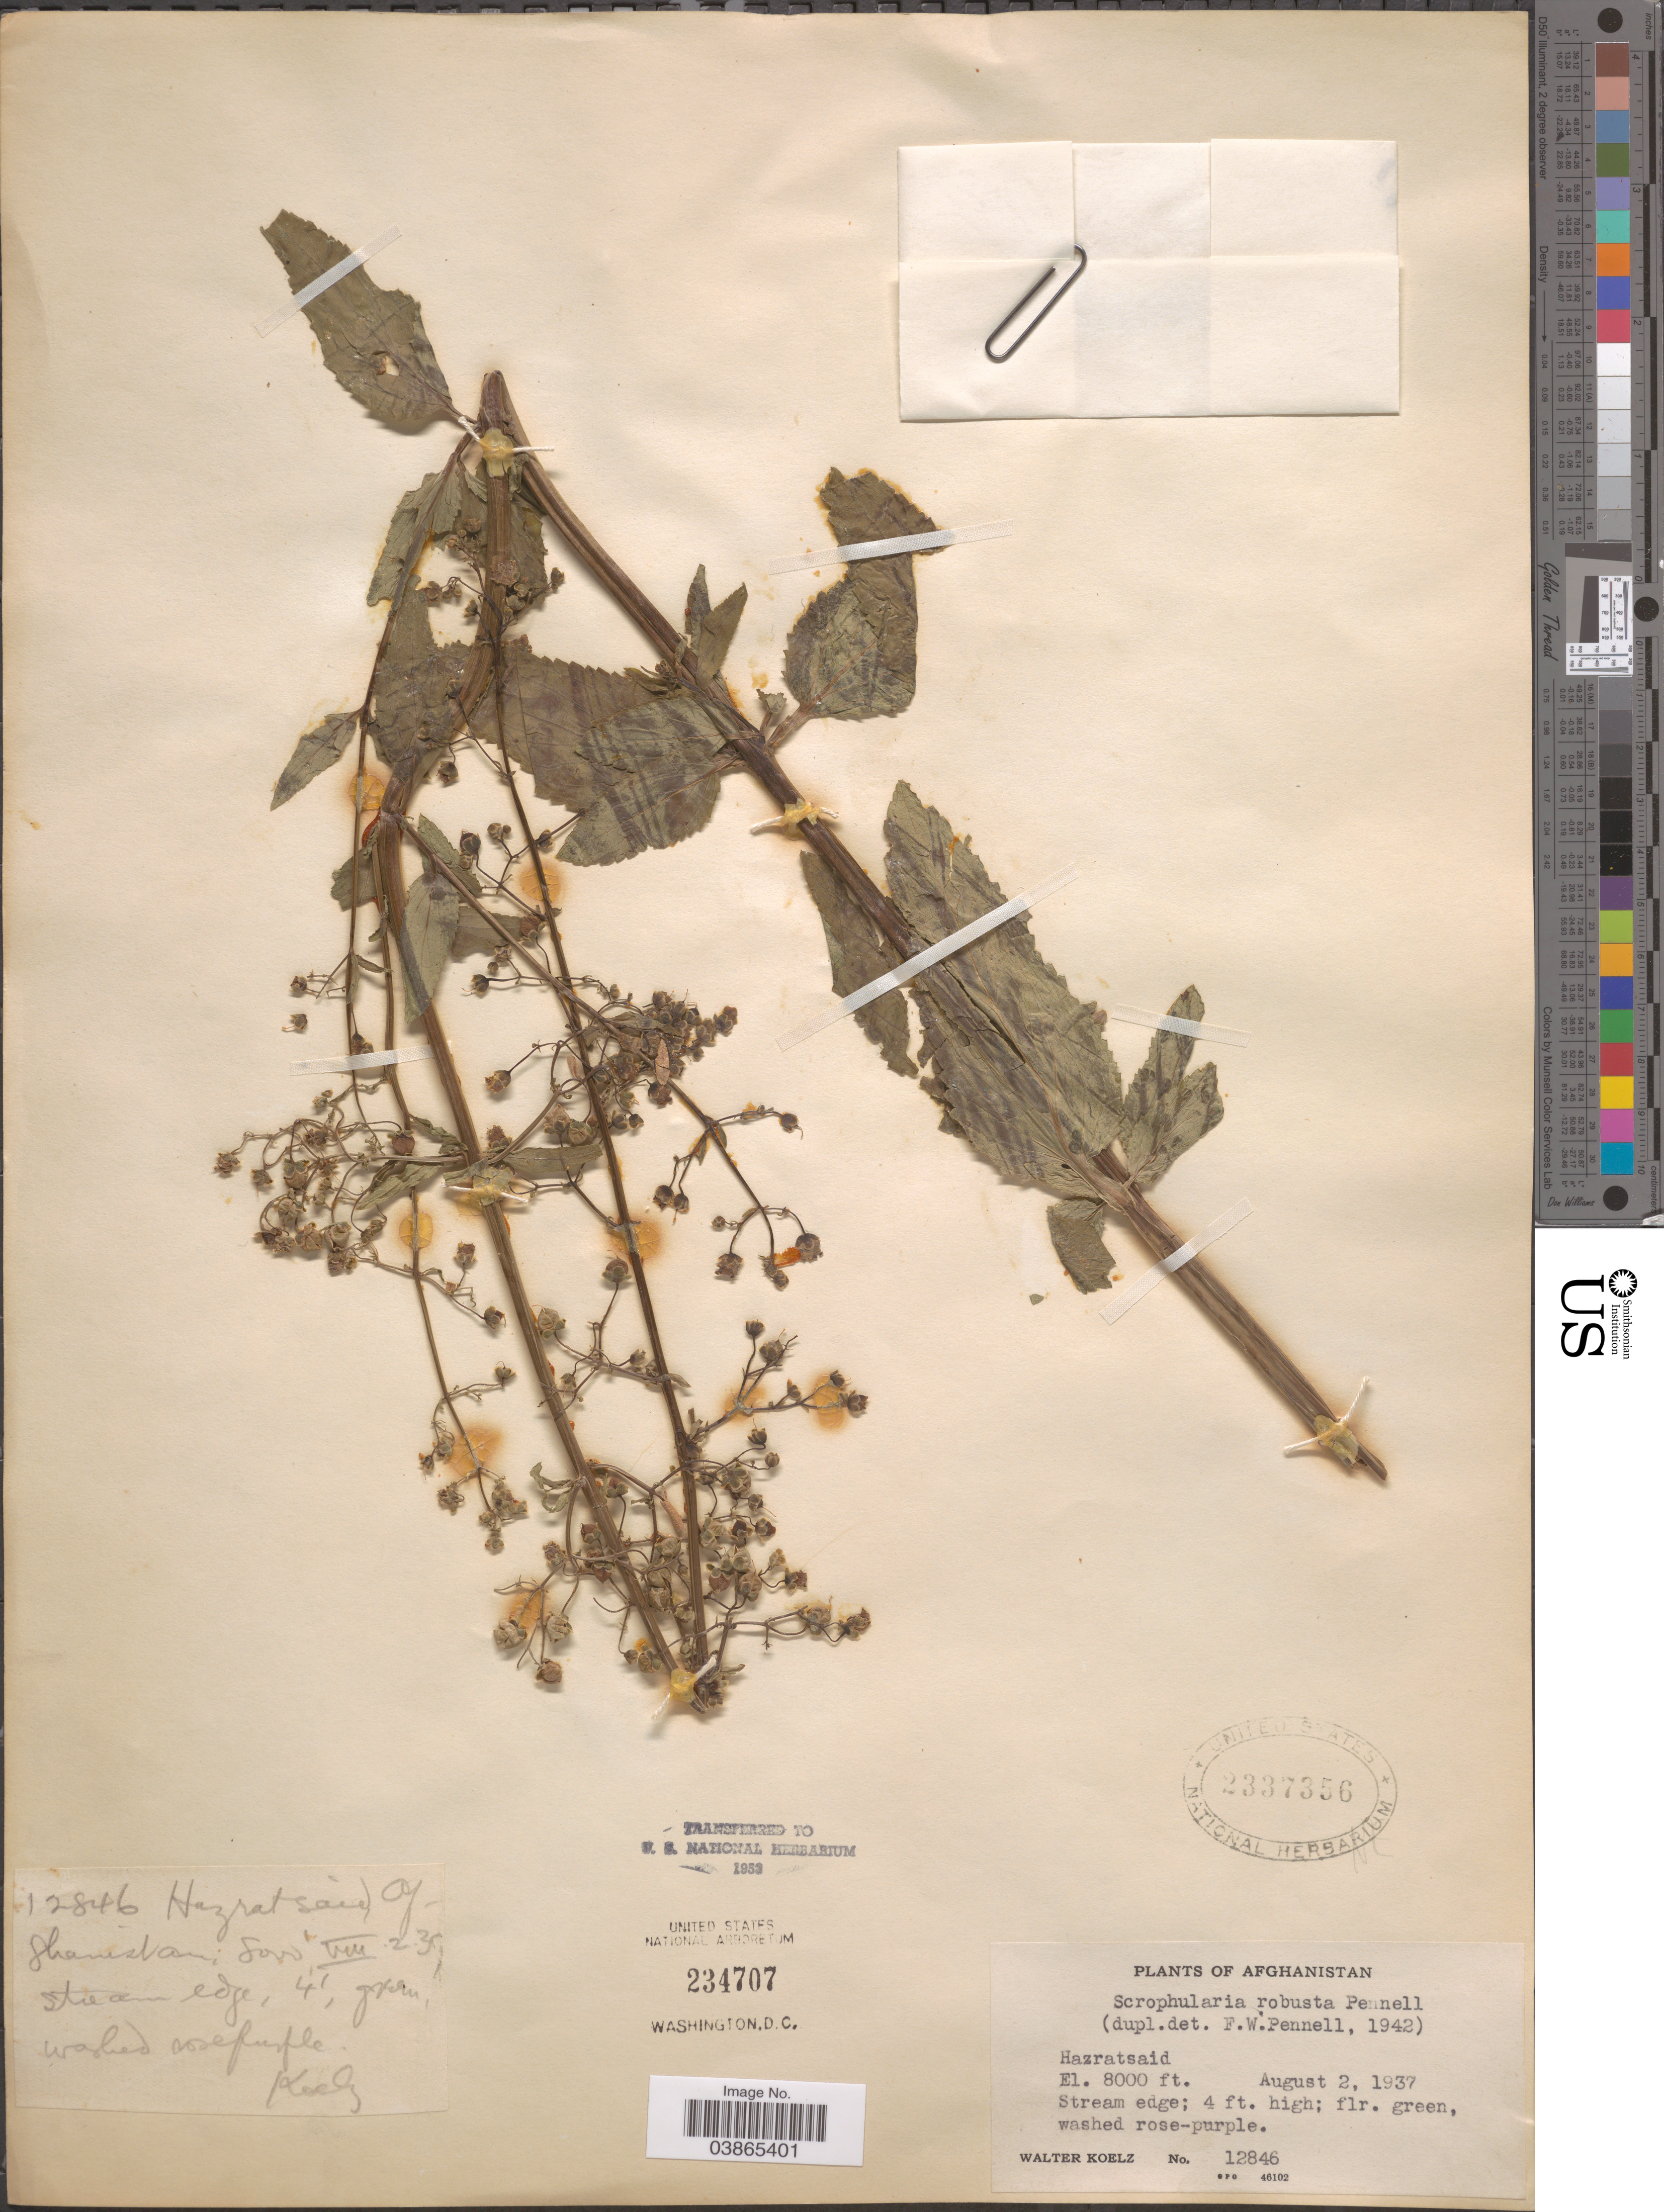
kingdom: Plantae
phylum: Tracheophyta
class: Magnoliopsida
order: Lamiales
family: Scrophulariaceae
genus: Scrophularia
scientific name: Scrophularia scopolii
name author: Hoppe ex Pers.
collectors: W. N. Koelz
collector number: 12846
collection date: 1937-08-02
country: Afghanistan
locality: Hazratsaid.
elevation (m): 2438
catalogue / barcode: US 2337356